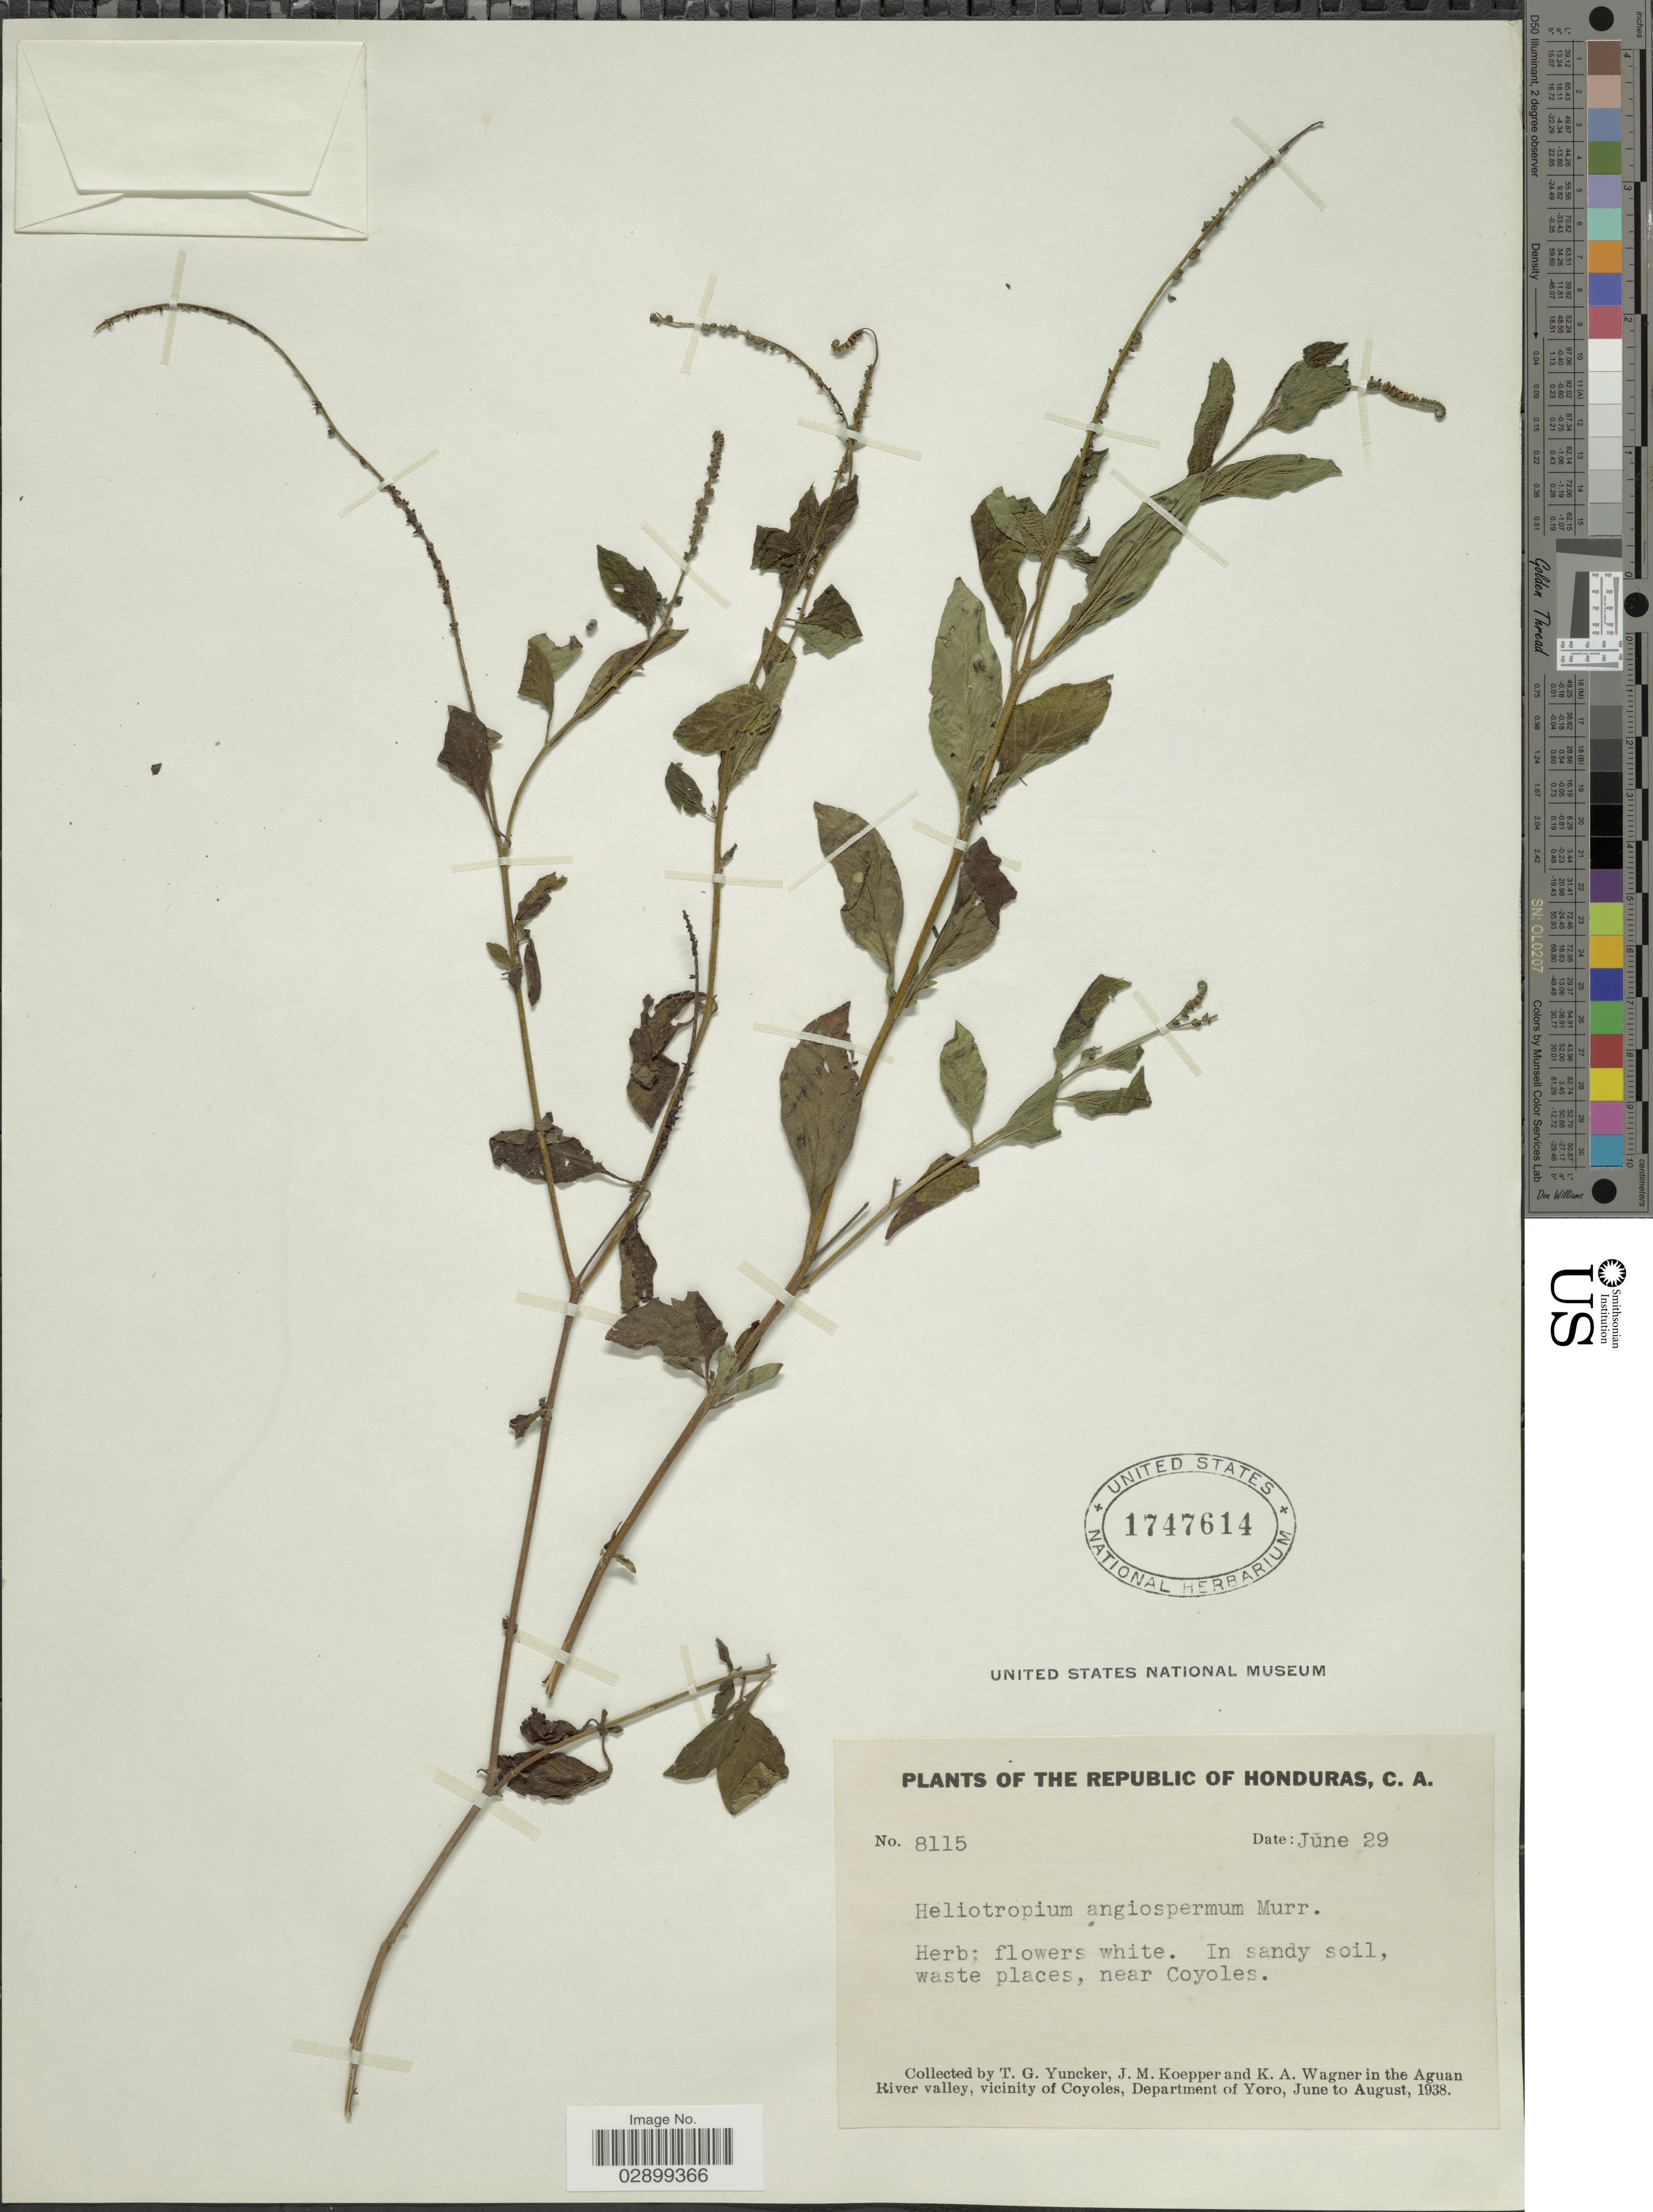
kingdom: Plantae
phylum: Tracheophyta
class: Magnoliopsida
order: Boraginales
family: Heliotropiaceae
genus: Heliotropium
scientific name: Heliotropium angiospermum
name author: Murray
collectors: T. G. Yuncker, J. M. Koepper & K. A. Wagner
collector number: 8115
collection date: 1938-06-29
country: Honduras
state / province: Yoro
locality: Republic of Honduras, C.A. Aguan River valley, vicinity of Coyoles, Department of Yoro.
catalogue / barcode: US 1747614